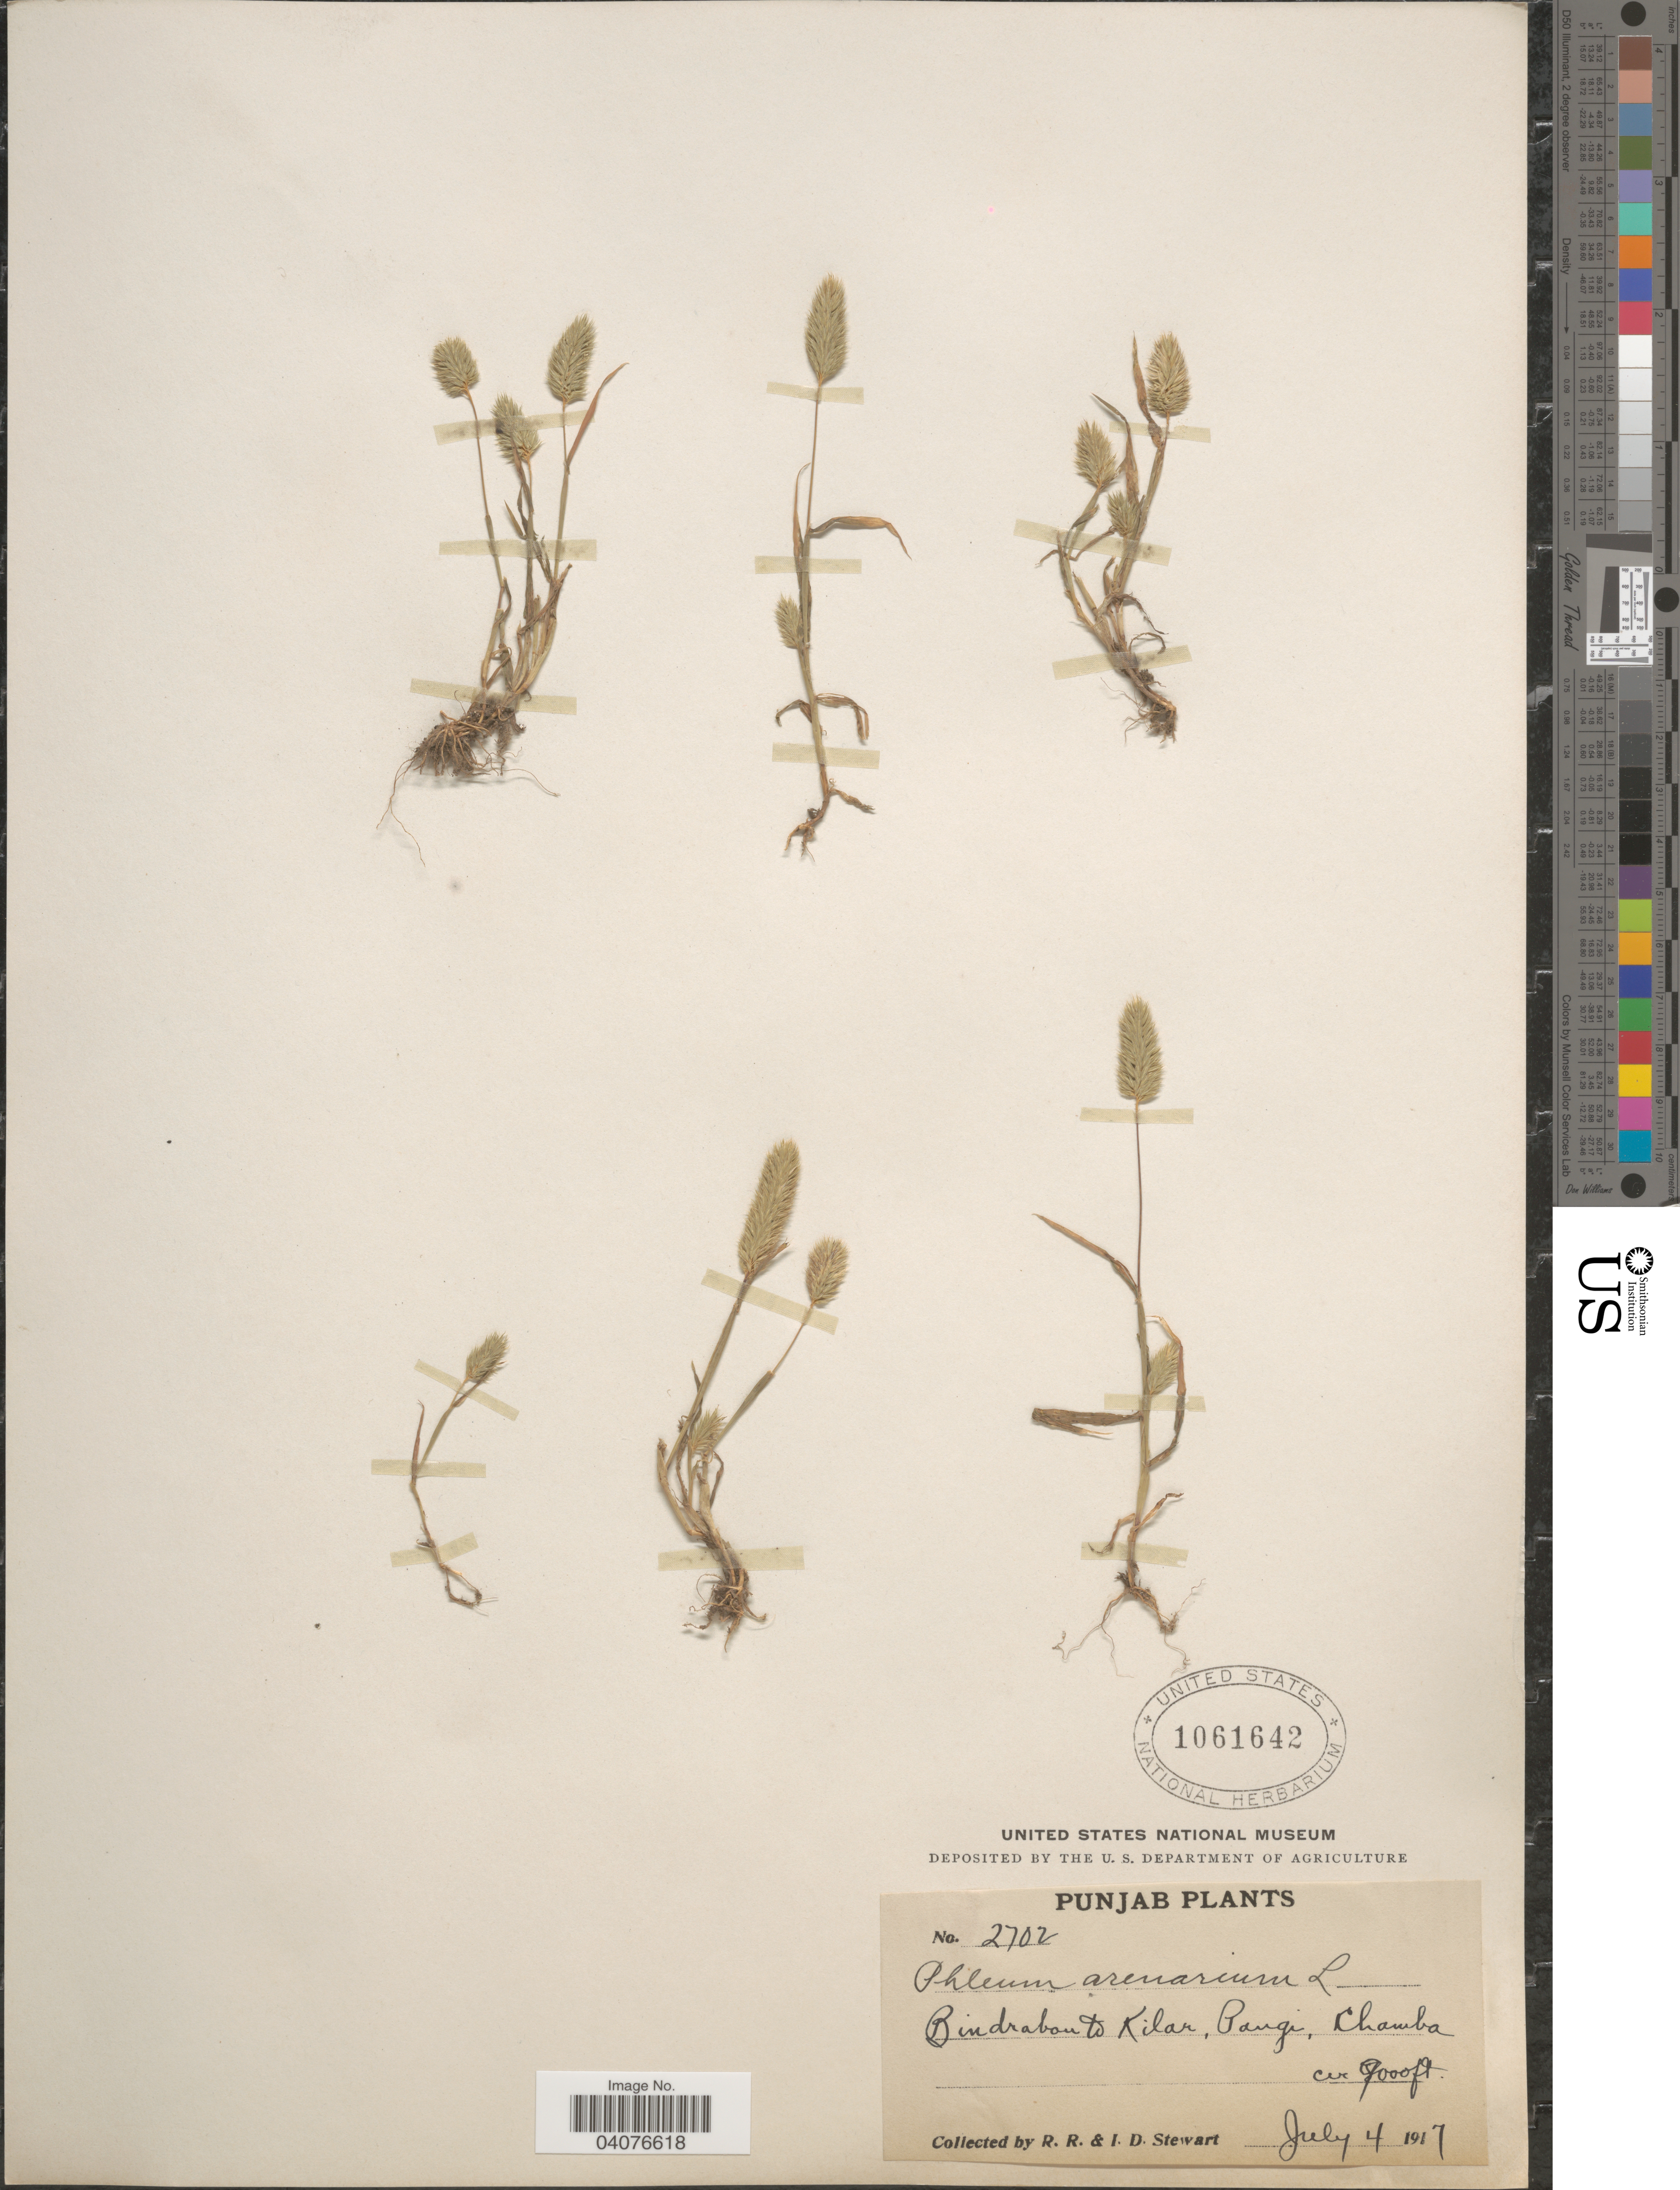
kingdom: Plantae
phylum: Tracheophyta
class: Liliopsida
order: Poales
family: Poaceae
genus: Phleum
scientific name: Phleum arenarium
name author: L.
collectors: R. Stewart & I. Stewart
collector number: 2702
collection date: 1917-07-04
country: India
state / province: Punjab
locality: Bindraban to Kilar, Pangi, Chamba.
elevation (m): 2743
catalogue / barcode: US 1061642